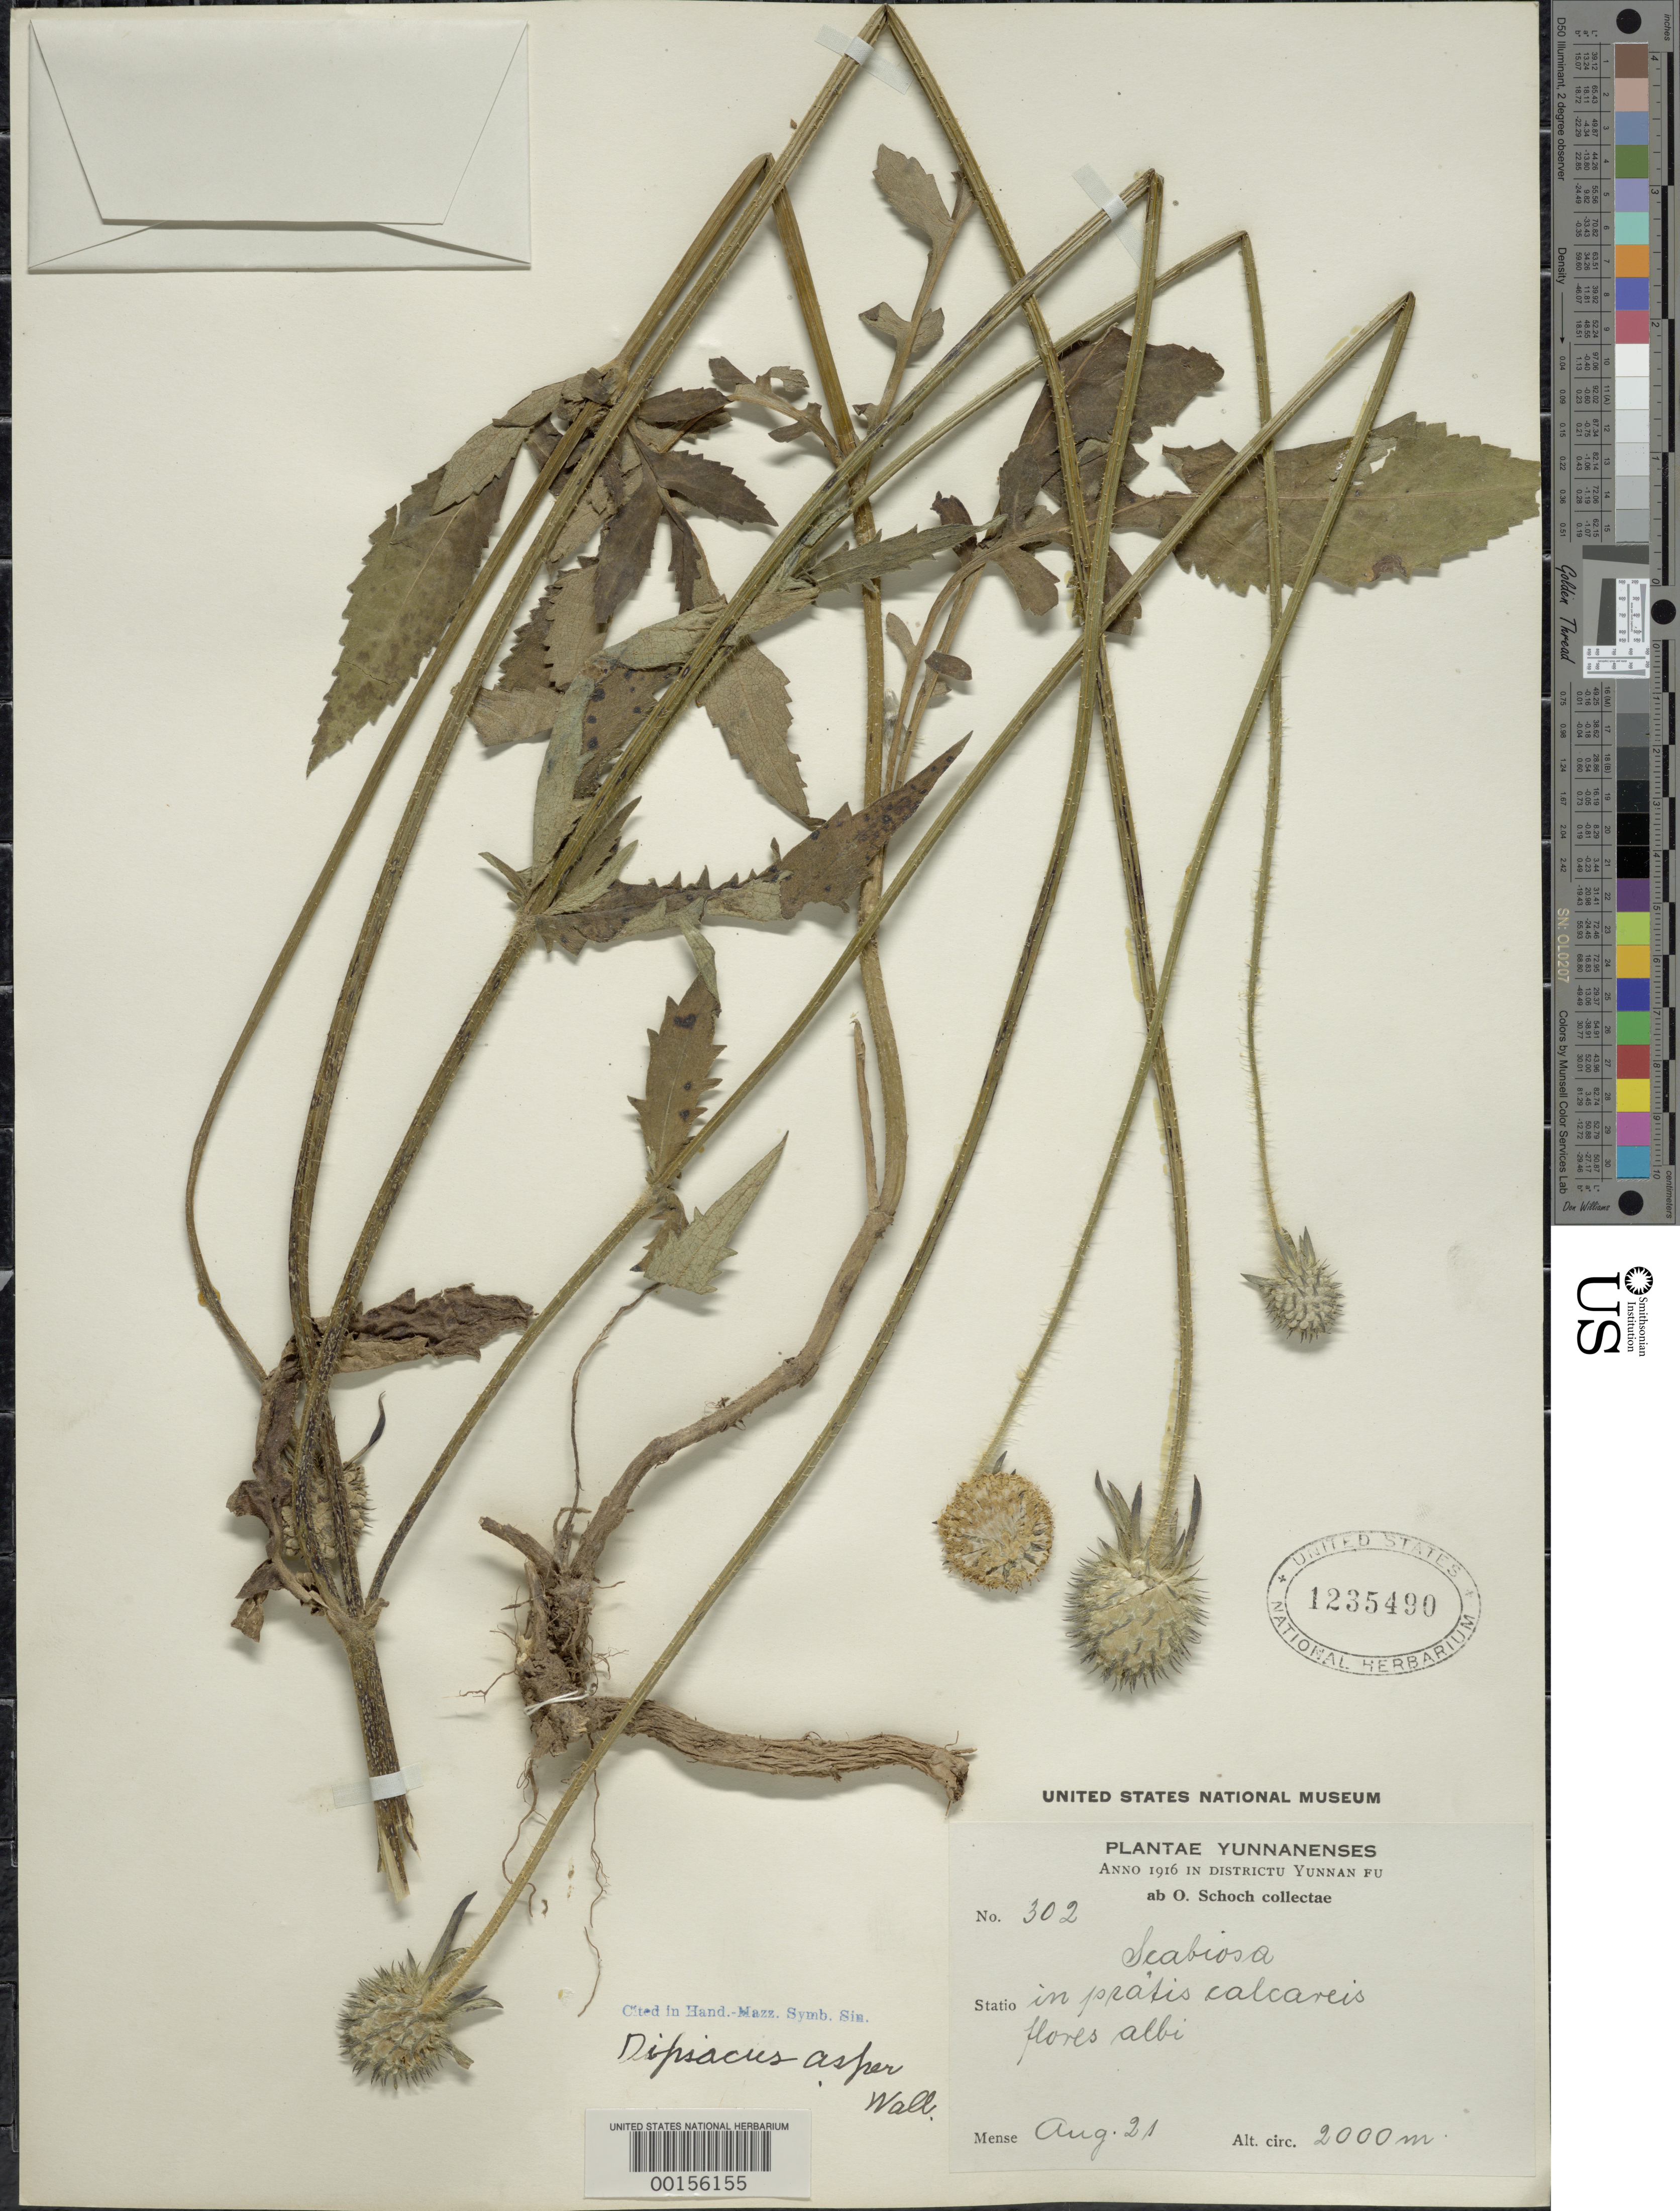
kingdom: Plantae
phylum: Tracheophyta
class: Magnoliopsida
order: Dipsacales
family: Caprifoliaceae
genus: Dipsacus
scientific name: Dipsacus asper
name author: Wall.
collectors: O. Schoch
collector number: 302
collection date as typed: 21 Aug 1916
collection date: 1916-08-21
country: China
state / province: Yunnan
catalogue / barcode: US 1235490